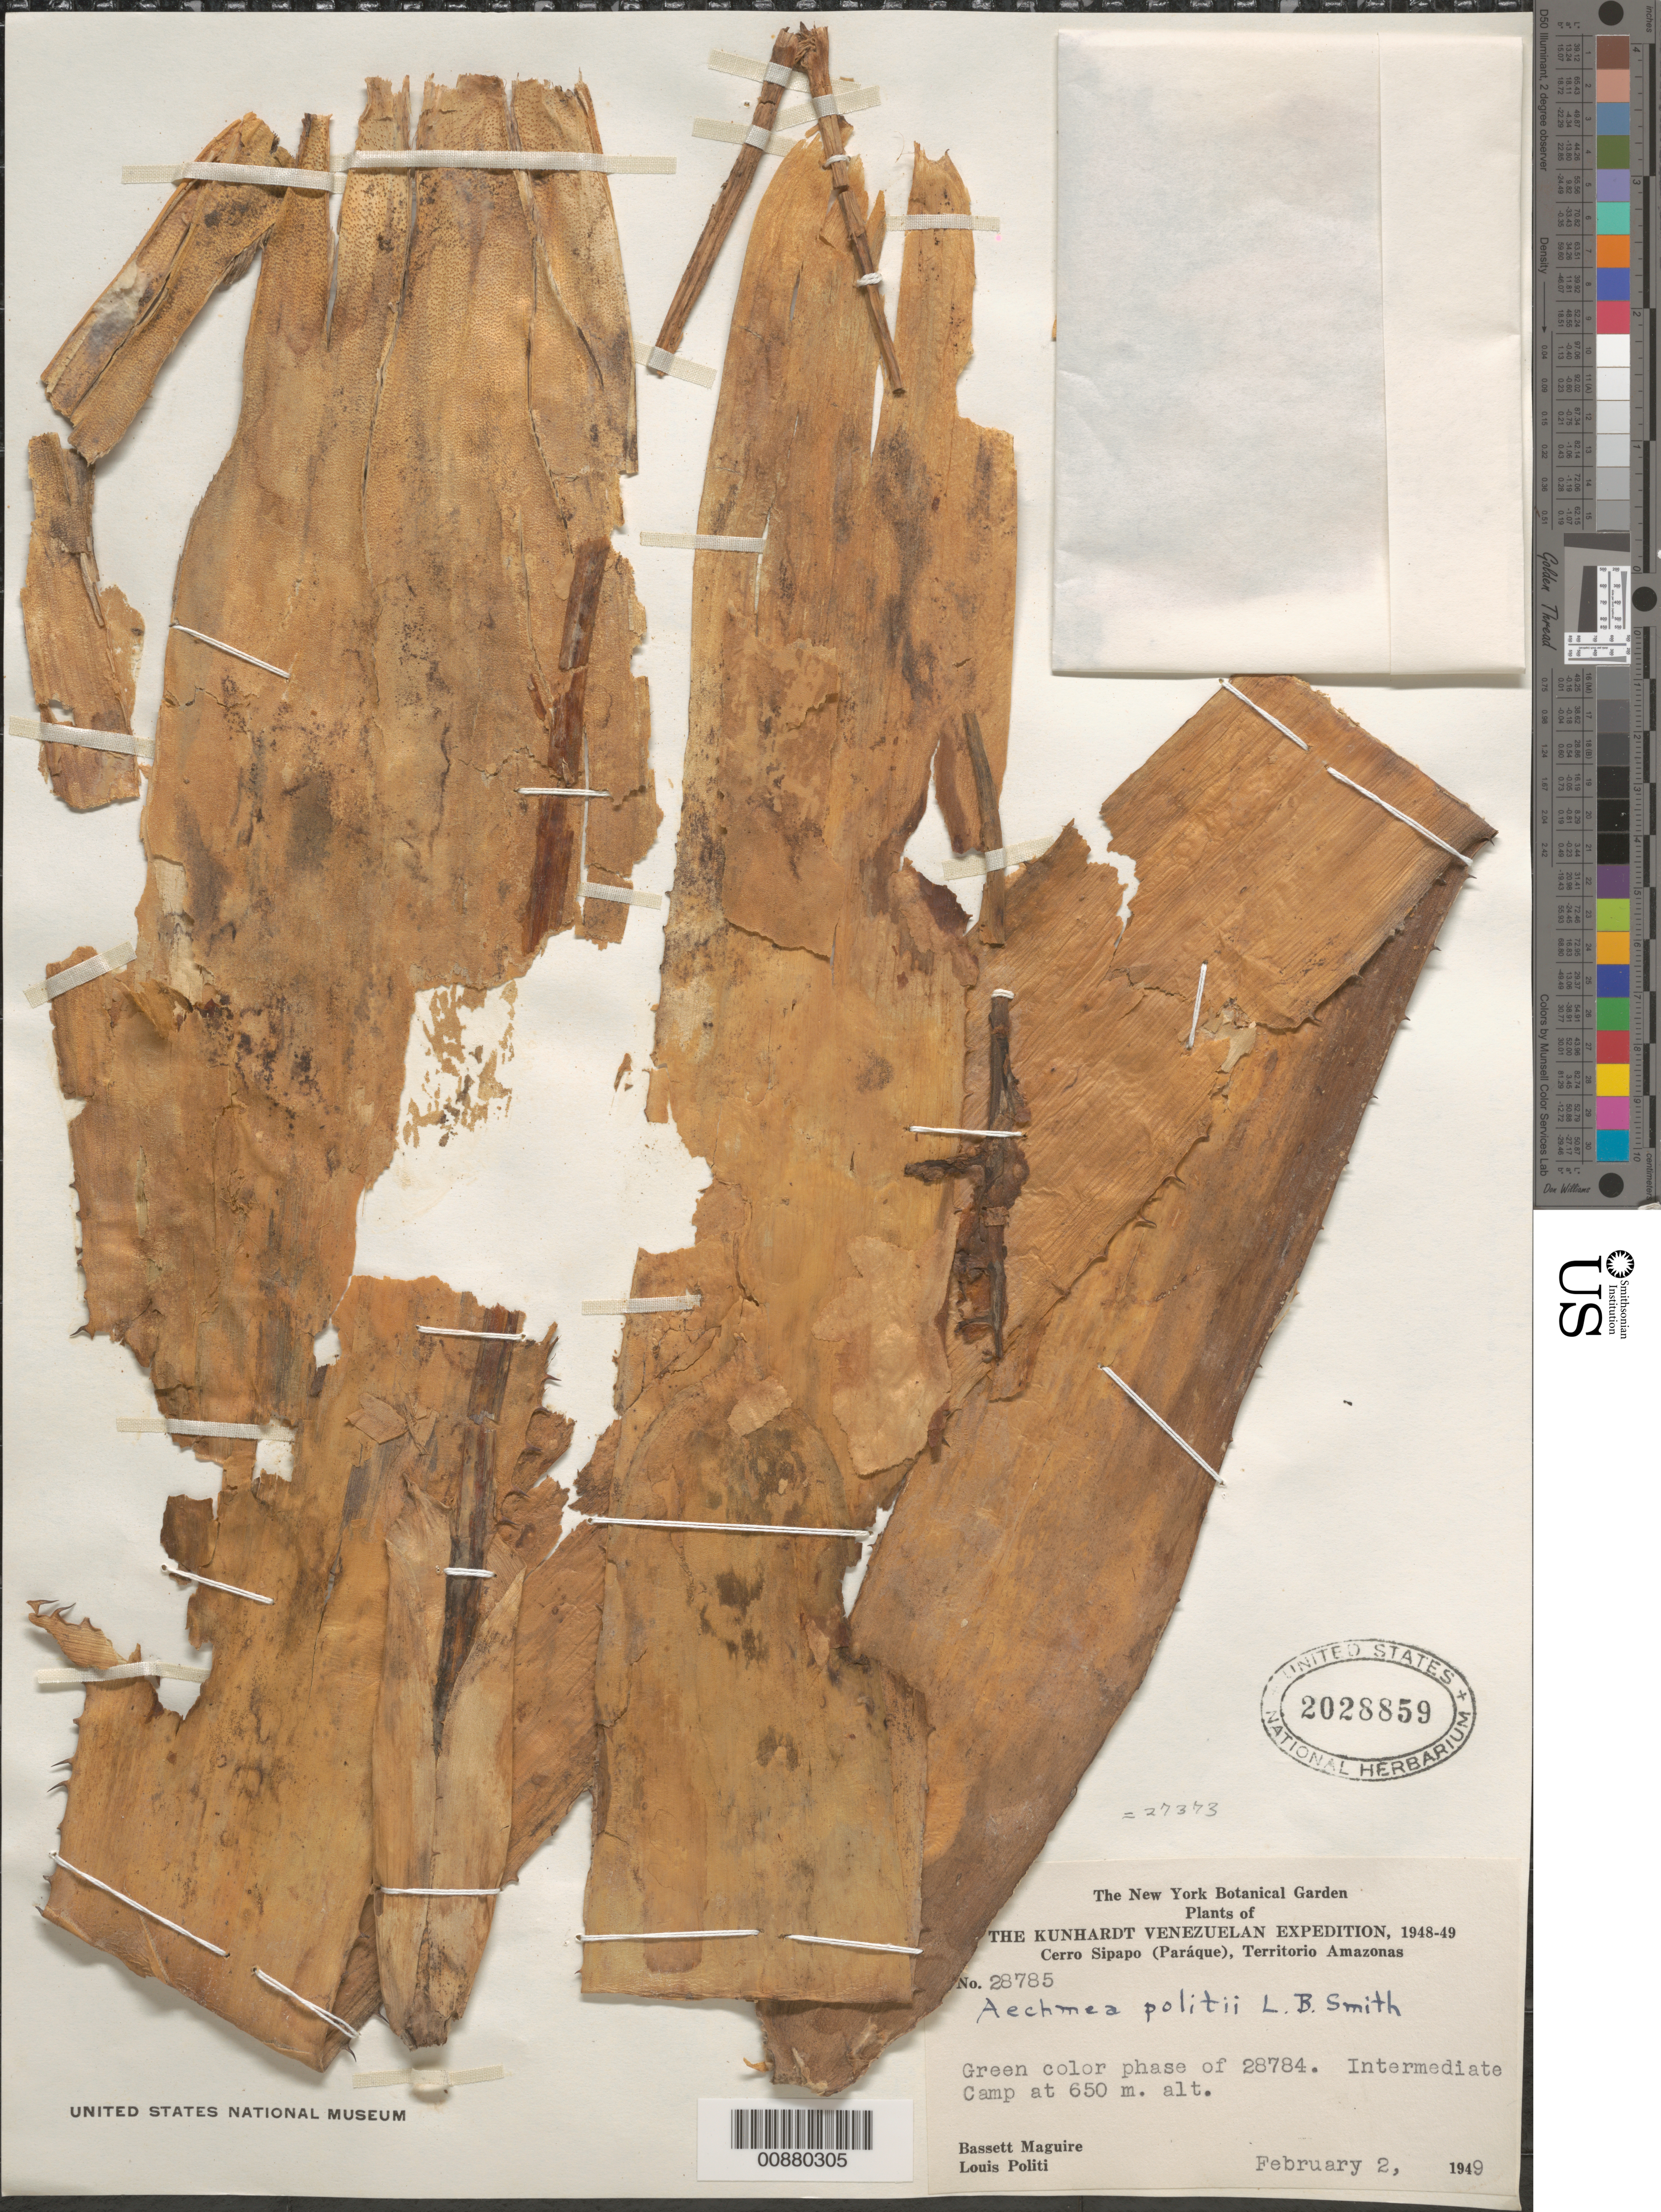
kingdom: Plantae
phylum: Tracheophyta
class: Liliopsida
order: Poales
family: Bromeliaceae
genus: Aechmea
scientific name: Aechmea politii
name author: L.B. Sm.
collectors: B. Maguire & L. Politi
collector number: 28785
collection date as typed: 2-Feb-49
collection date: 1949-02-02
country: Venezuela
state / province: Amazonas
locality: Cerro Sipapo (Paráque), Intermediate Camp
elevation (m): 650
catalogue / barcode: US 2028859